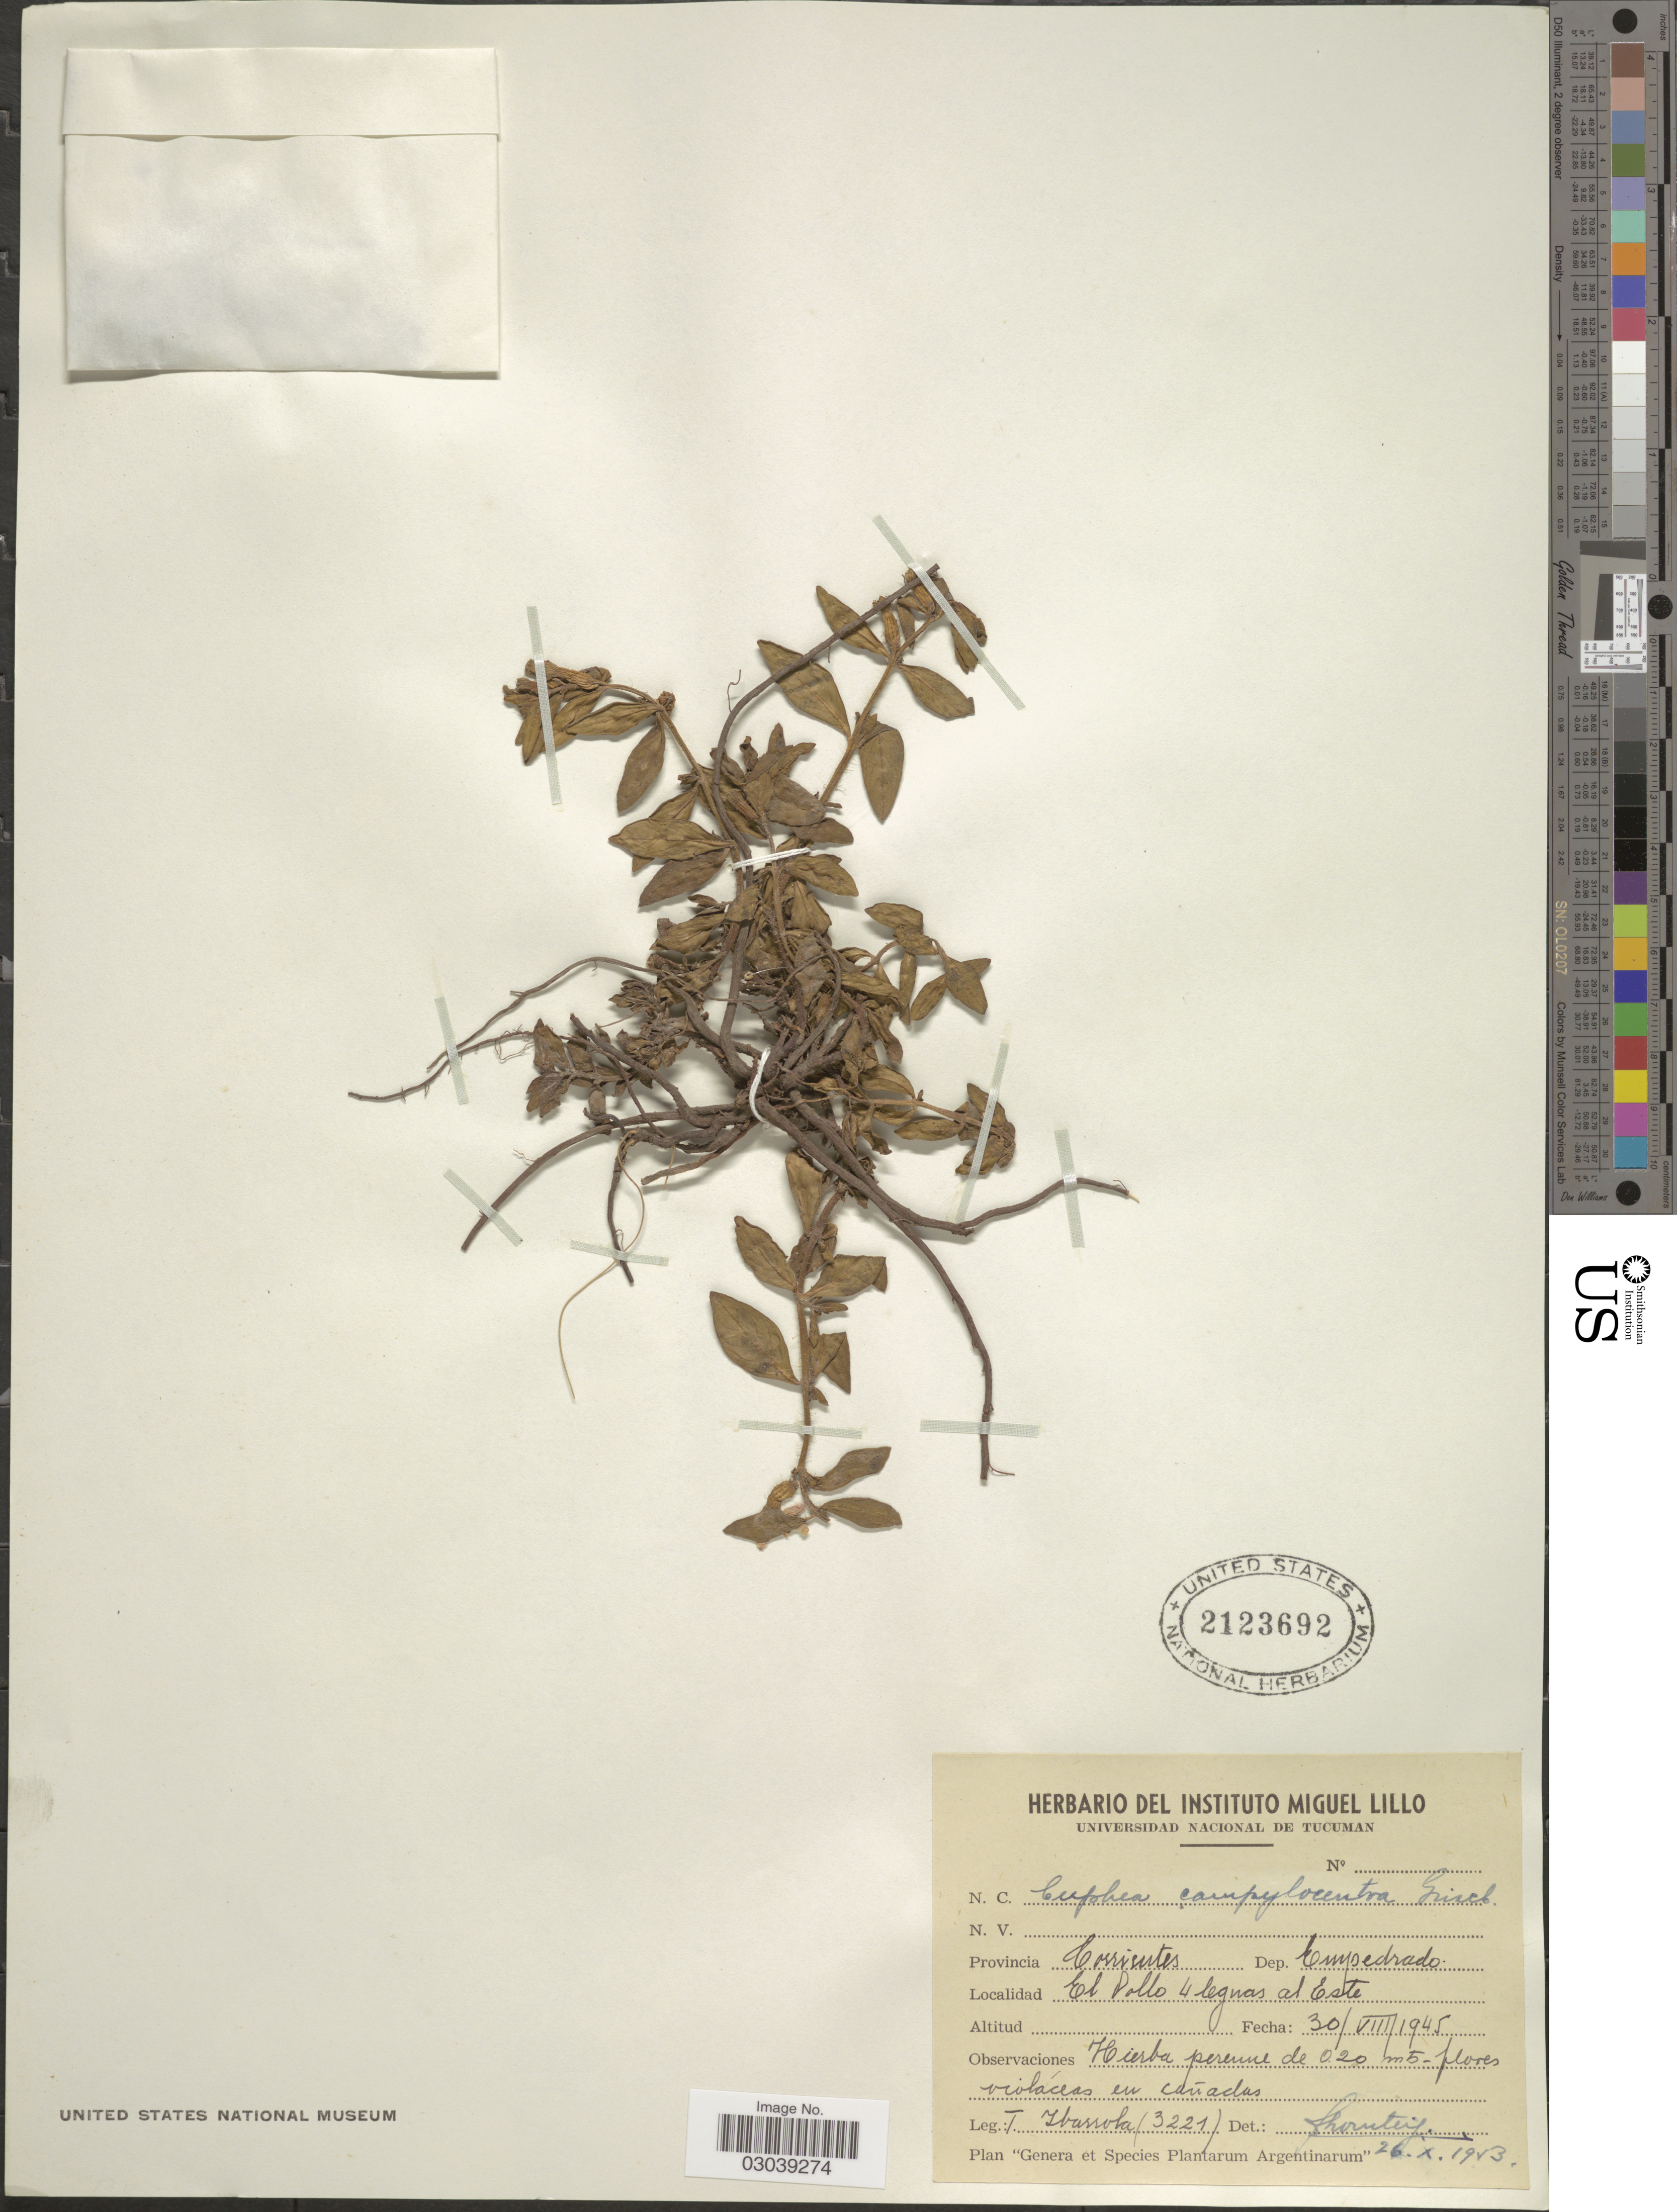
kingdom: Plantae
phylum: Tracheophyta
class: Magnoliopsida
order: Myrtales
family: Lythraceae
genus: Cuphea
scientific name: Cuphea campylocentra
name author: Griseb.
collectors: T. Ibarrola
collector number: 3221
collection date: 1945-08-30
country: Argentina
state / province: Corrientes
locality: Dep. Empedrado. El Pollo 4 leguas al Este.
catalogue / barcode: US 2123692